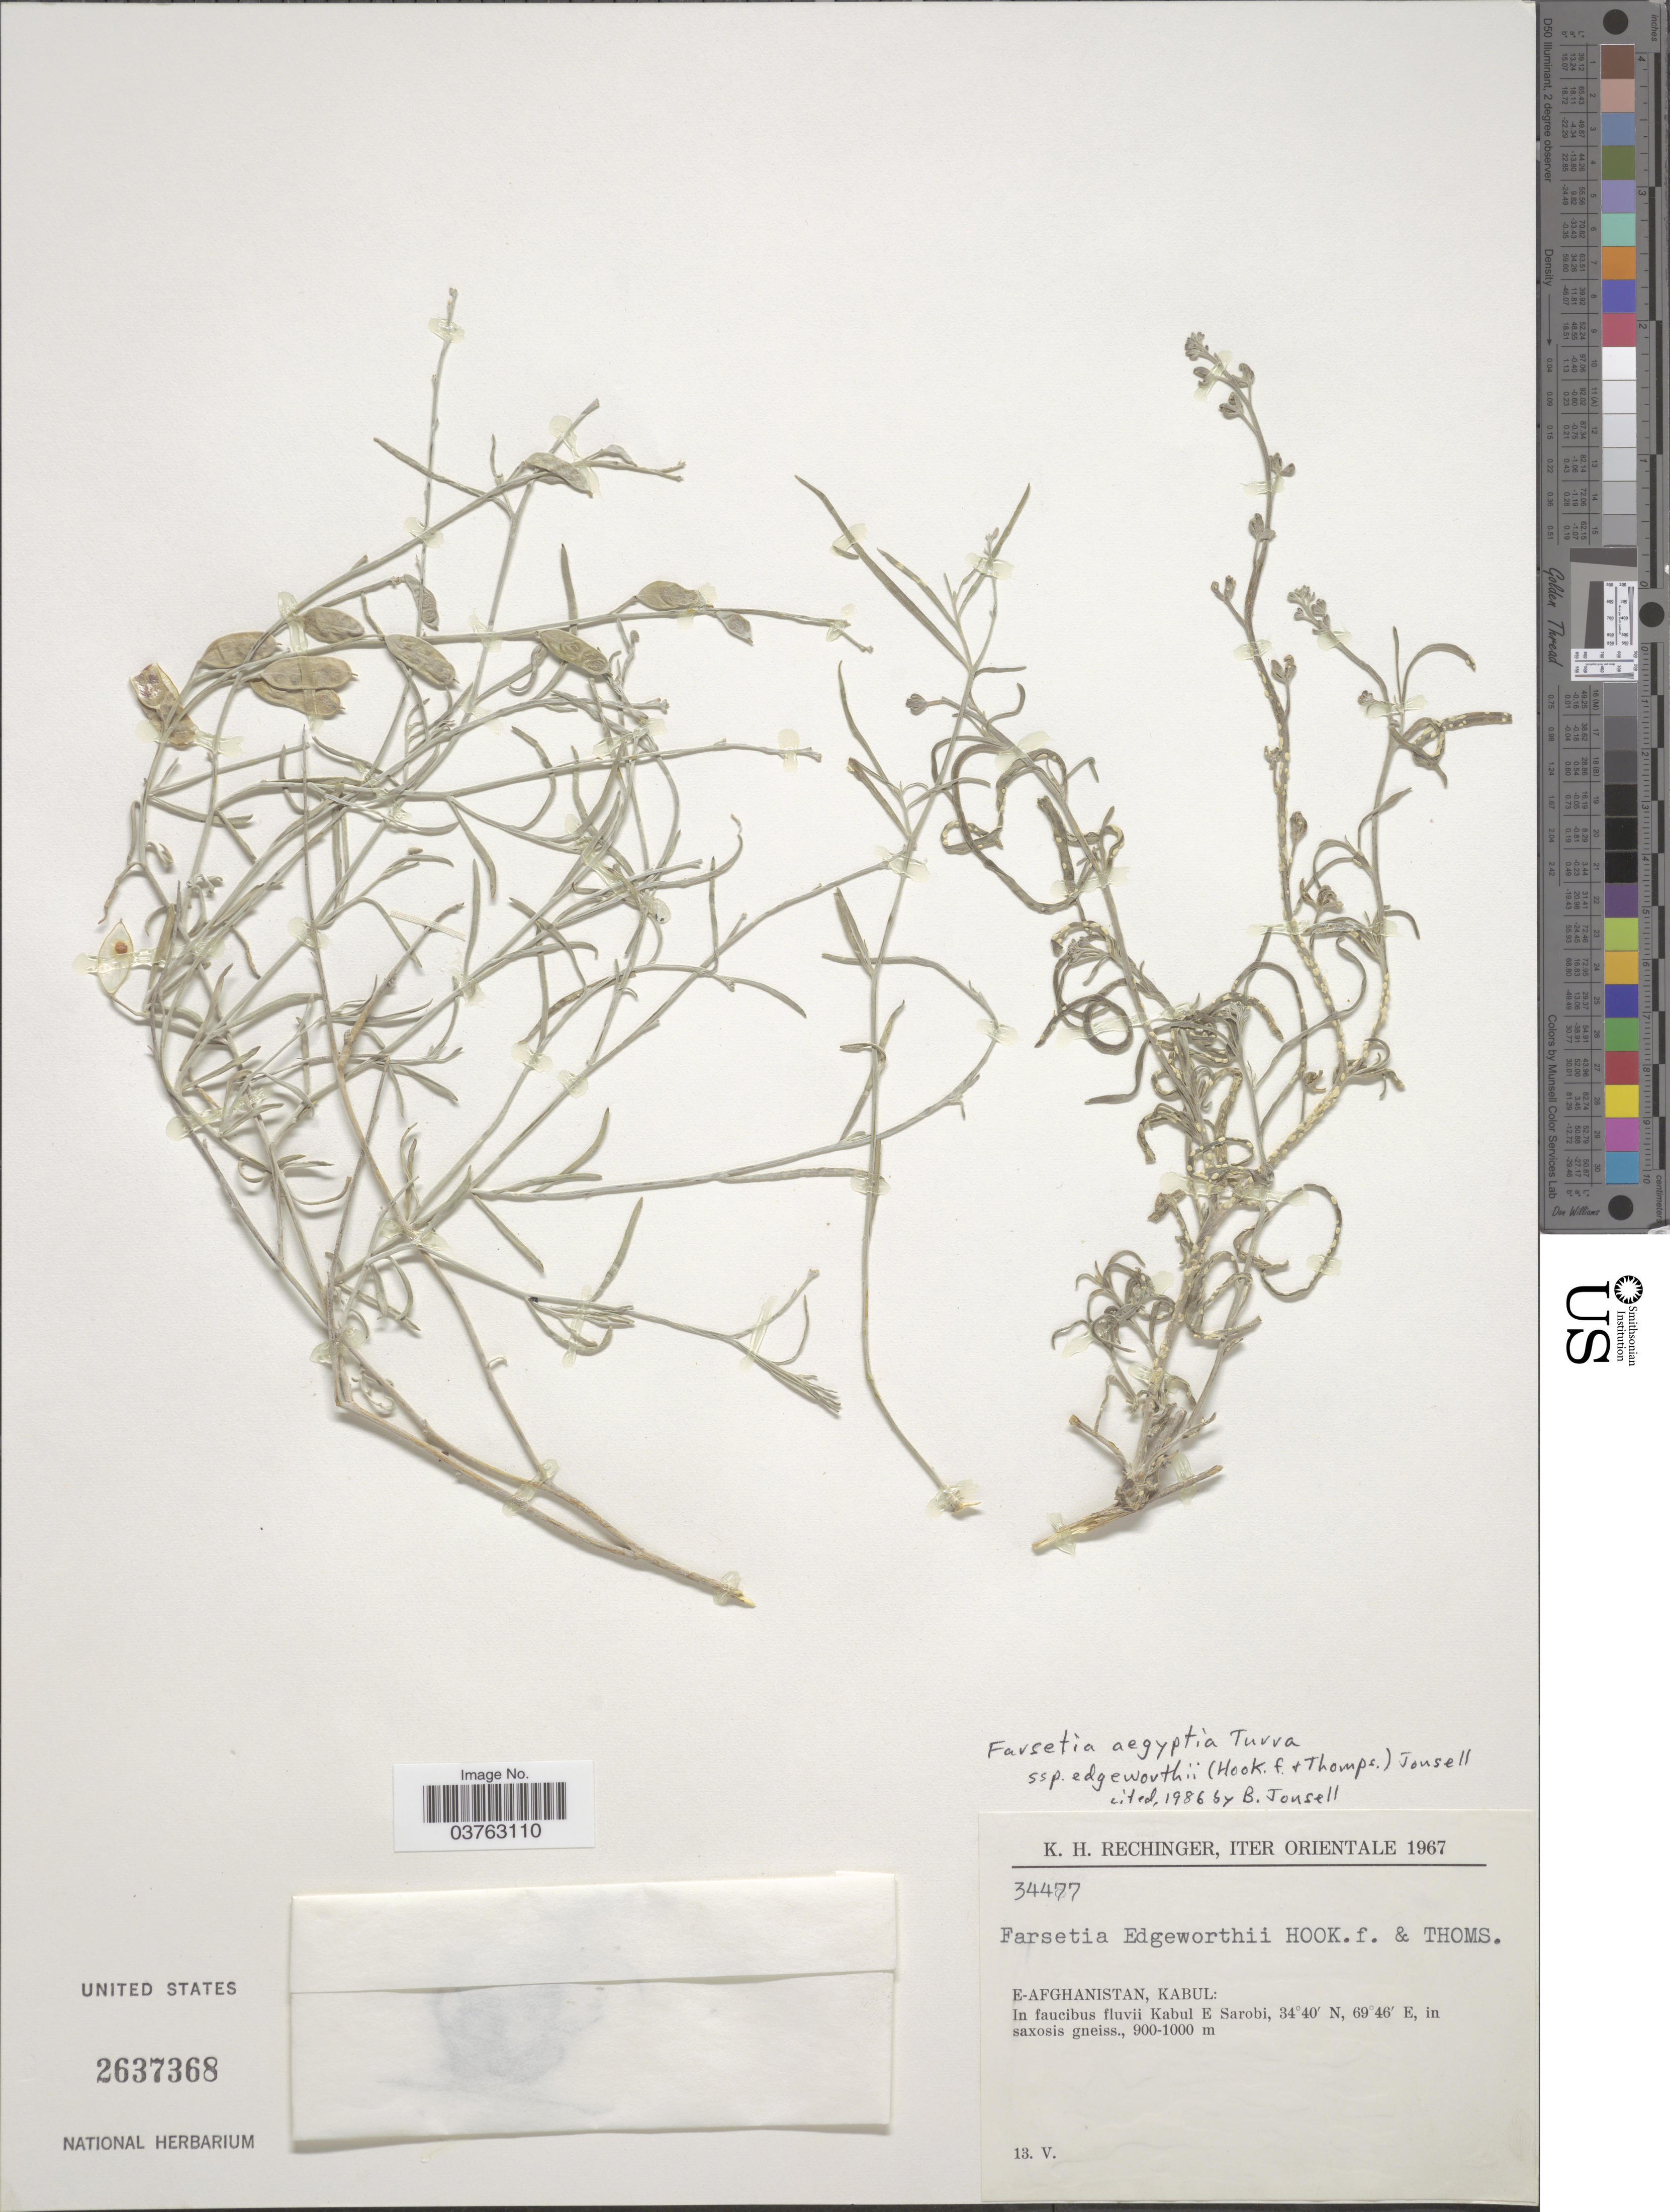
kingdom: Plantae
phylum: Tracheophyta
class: Magnoliopsida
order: Brassicales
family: Brassicaceae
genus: Farsetia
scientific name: Farsetia aegyptia subsp. edgeworthii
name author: (Hook. f. & Thomson) Jonsell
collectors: K. H. Rechinger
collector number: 34477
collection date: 1967-05-13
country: Afghanistan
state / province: Kabul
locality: E-Afghanistan. In faucibus fluvii Kabul E Sarobi.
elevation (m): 900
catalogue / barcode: US 2637368